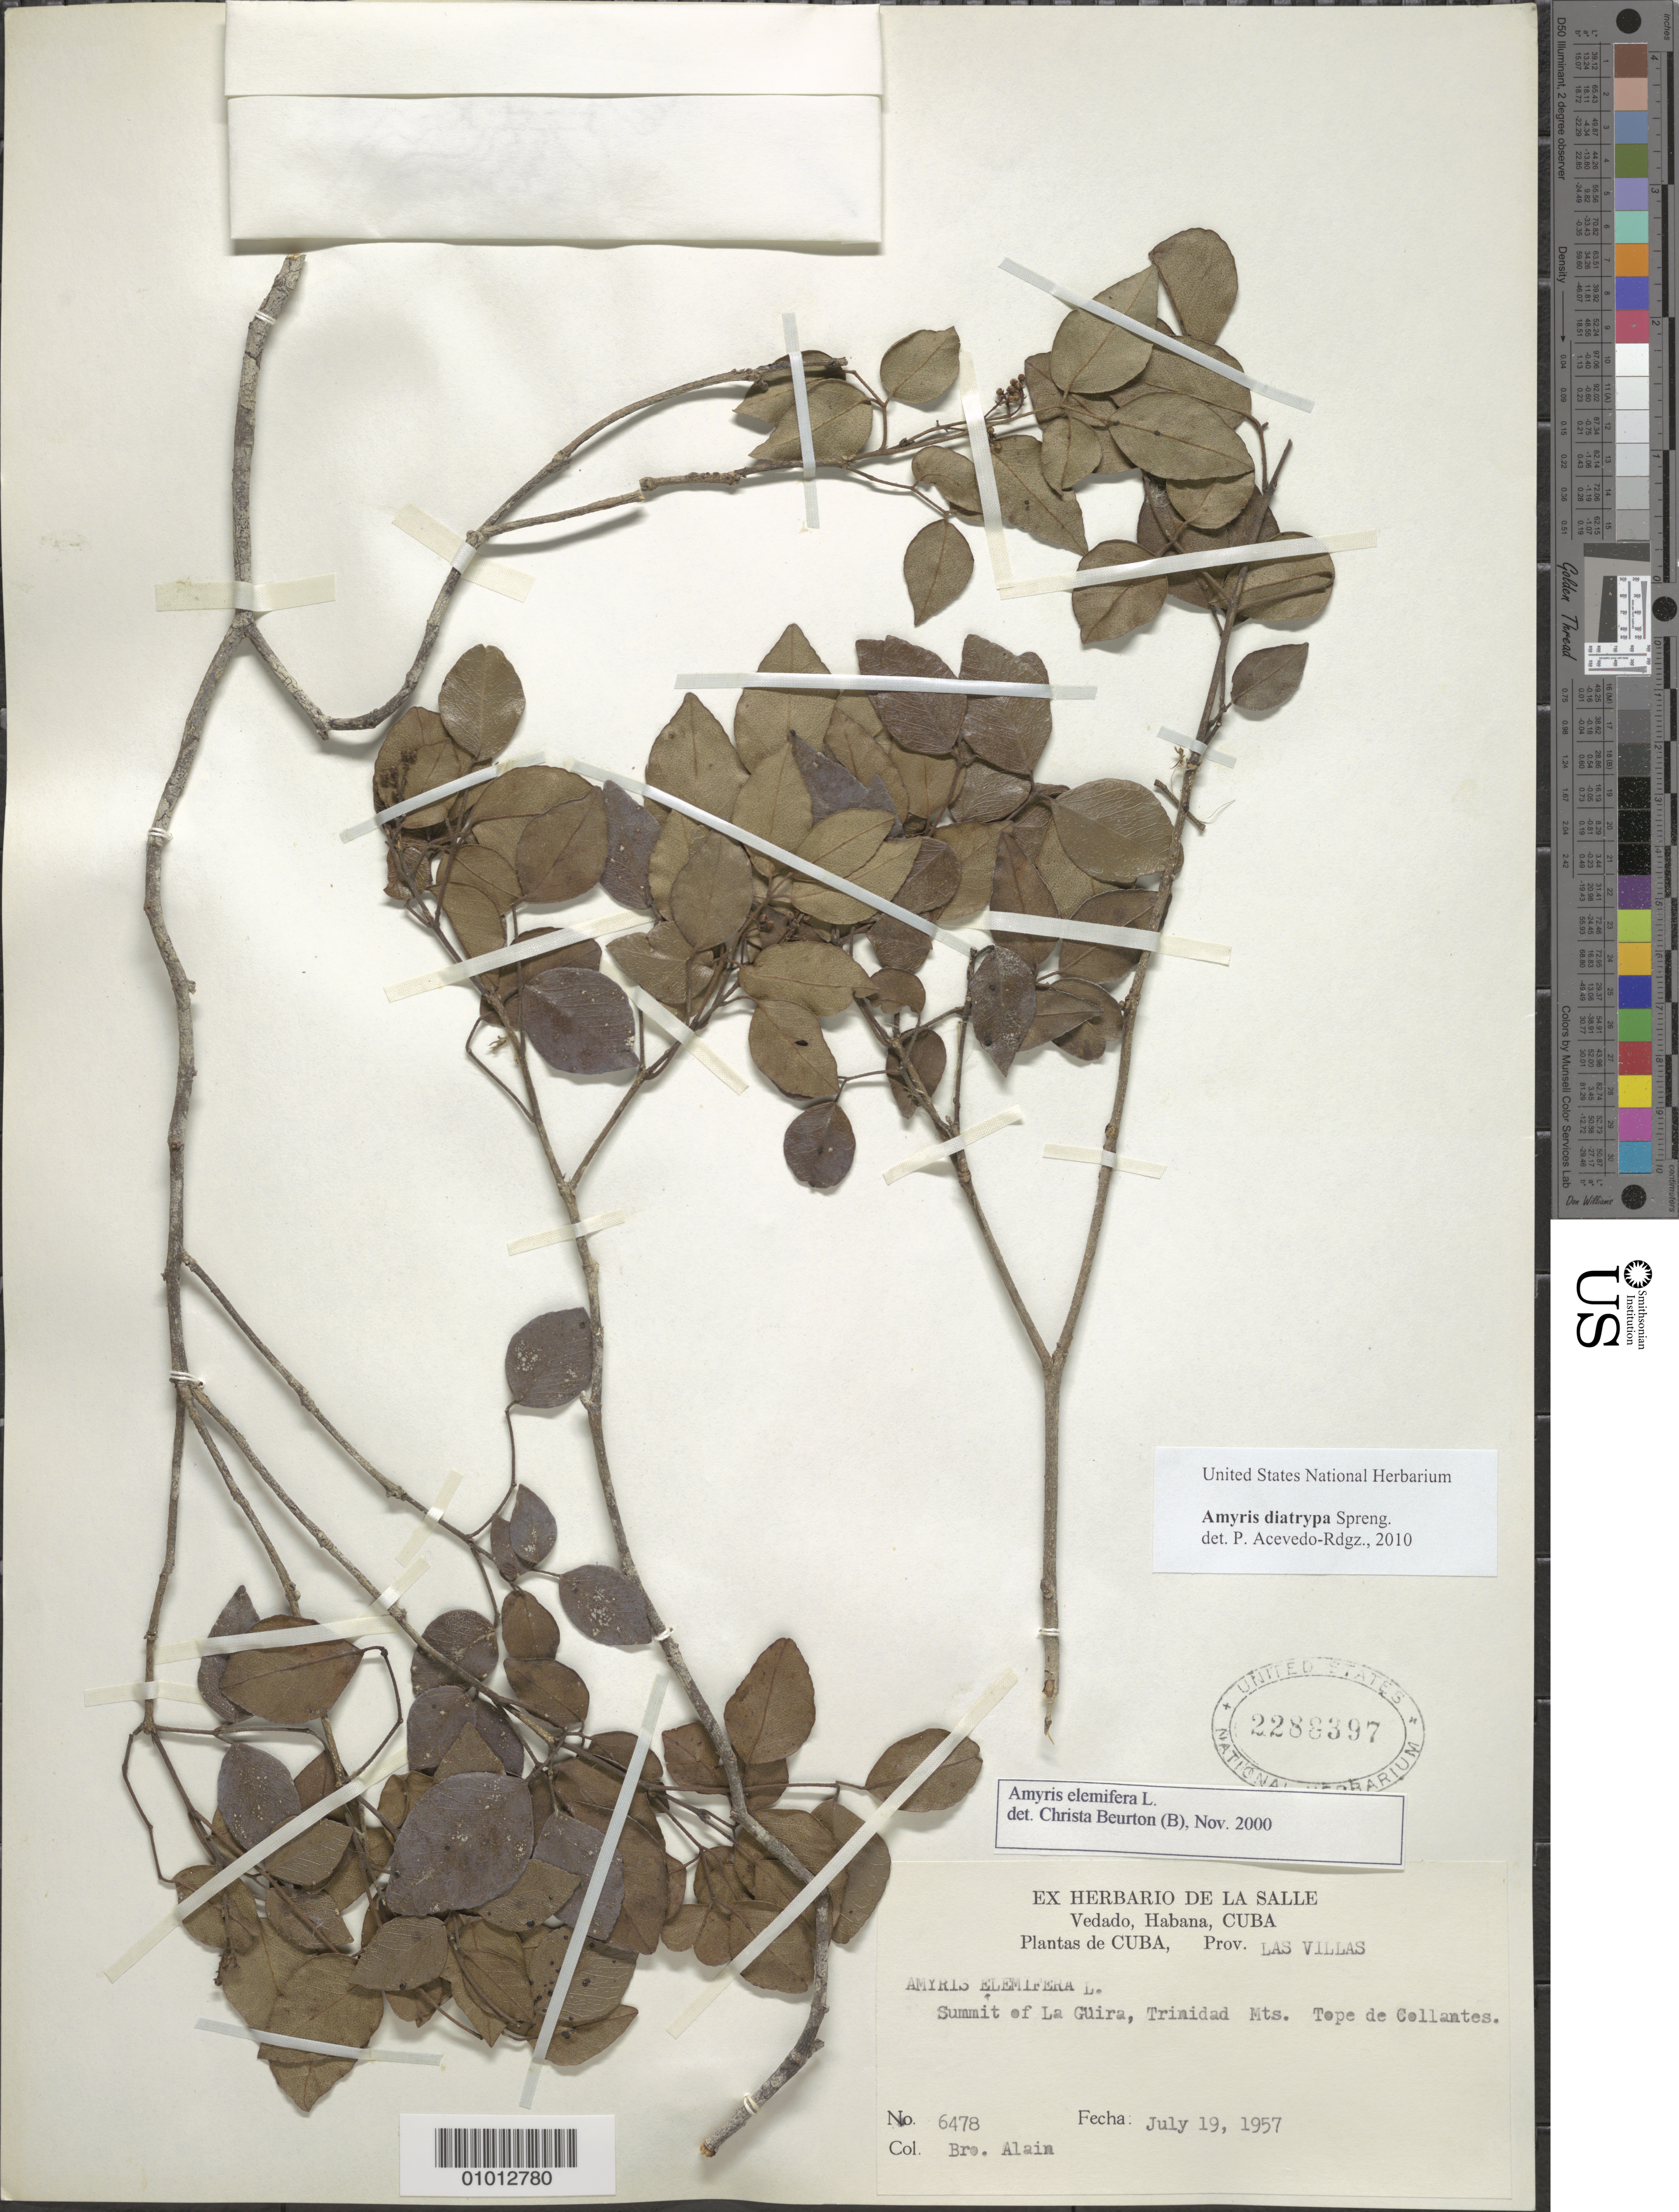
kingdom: Plantae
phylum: Tracheophyta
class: Magnoliopsida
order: Sapindales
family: Rutaceae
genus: Amyris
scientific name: Amyris diatrypa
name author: Spreng.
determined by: Acevedo-Rodríguez, P., (BOT), Smithsonian Institution - National Museum of Natural History (UNITED STATES)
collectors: A. H. Liogier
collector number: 6478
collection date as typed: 19 Jul 1957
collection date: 1957-07-19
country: Cuba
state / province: Las Villas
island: Cuba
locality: Summit of La Güira, Trinidad Mts , Tope de Collantes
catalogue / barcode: US 2288397